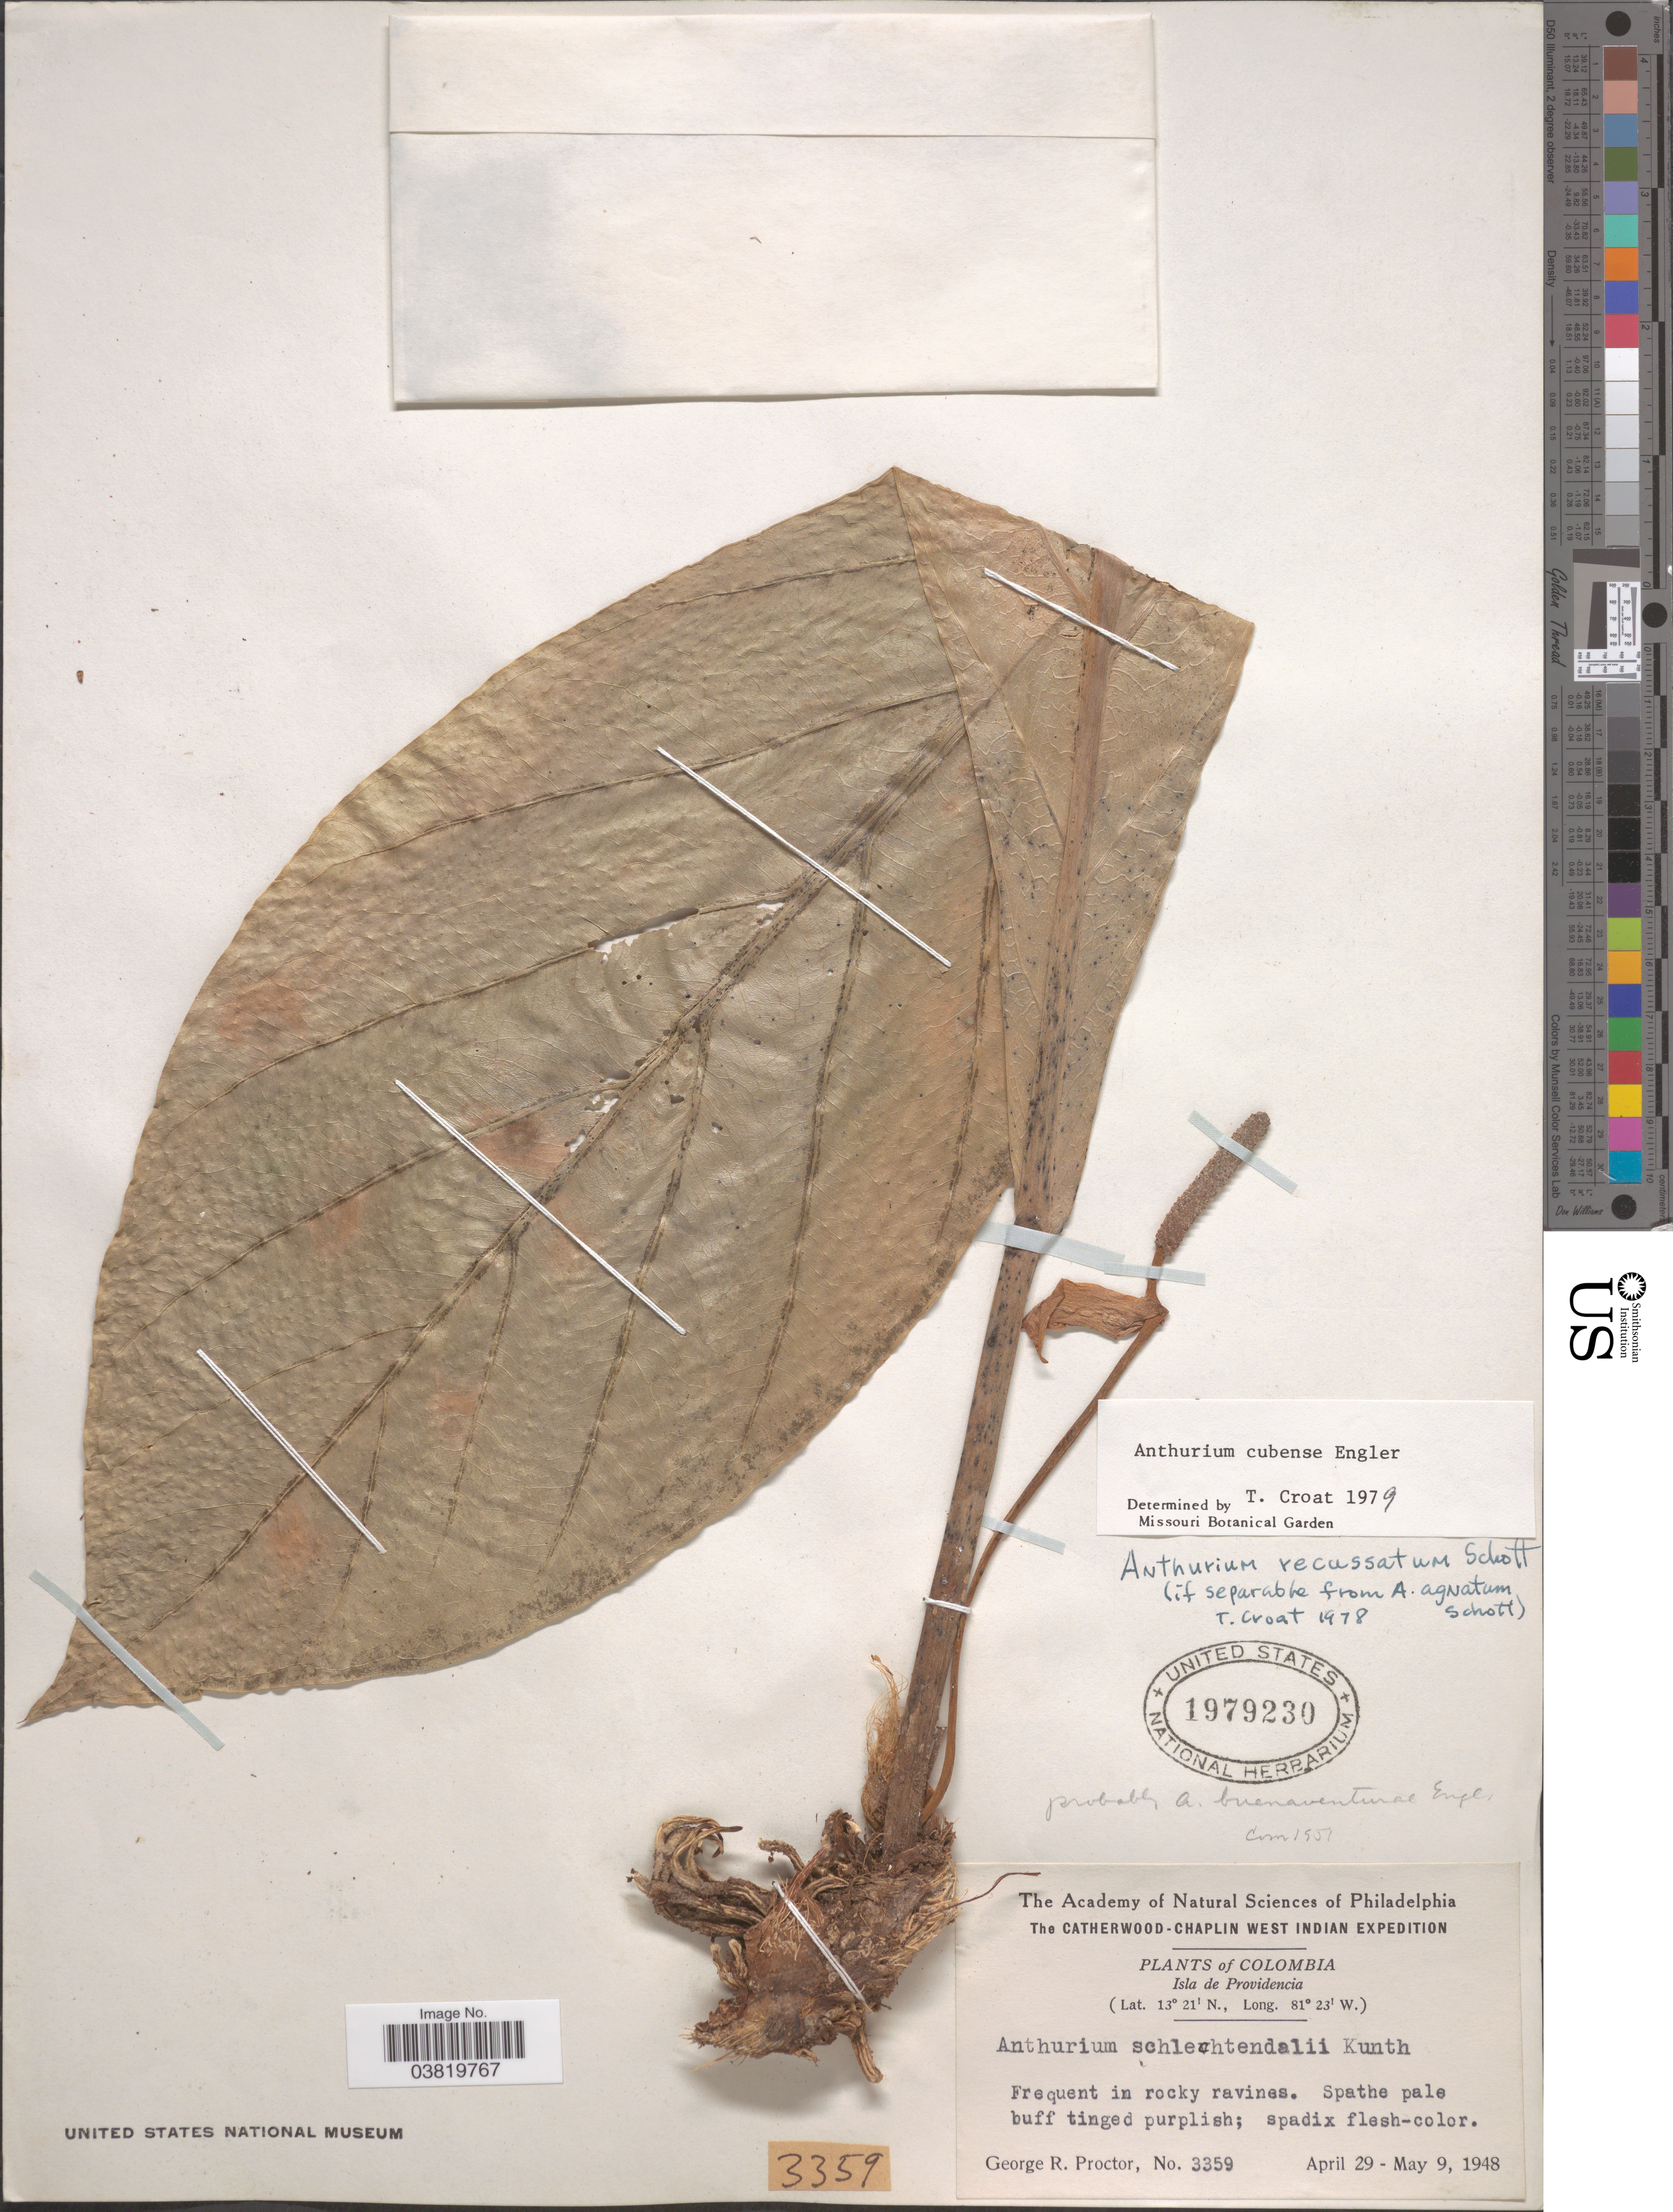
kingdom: Plantae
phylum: Tracheophyta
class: Liliopsida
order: Alismatales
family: Araceae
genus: Anthurium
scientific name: Anthurium cubense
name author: Engl.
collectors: G. R. Proctor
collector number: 3359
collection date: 1948-04-29/1948-05-09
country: Colombia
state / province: San Andres y Providencia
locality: Isla de Providencia.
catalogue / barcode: US 1979230